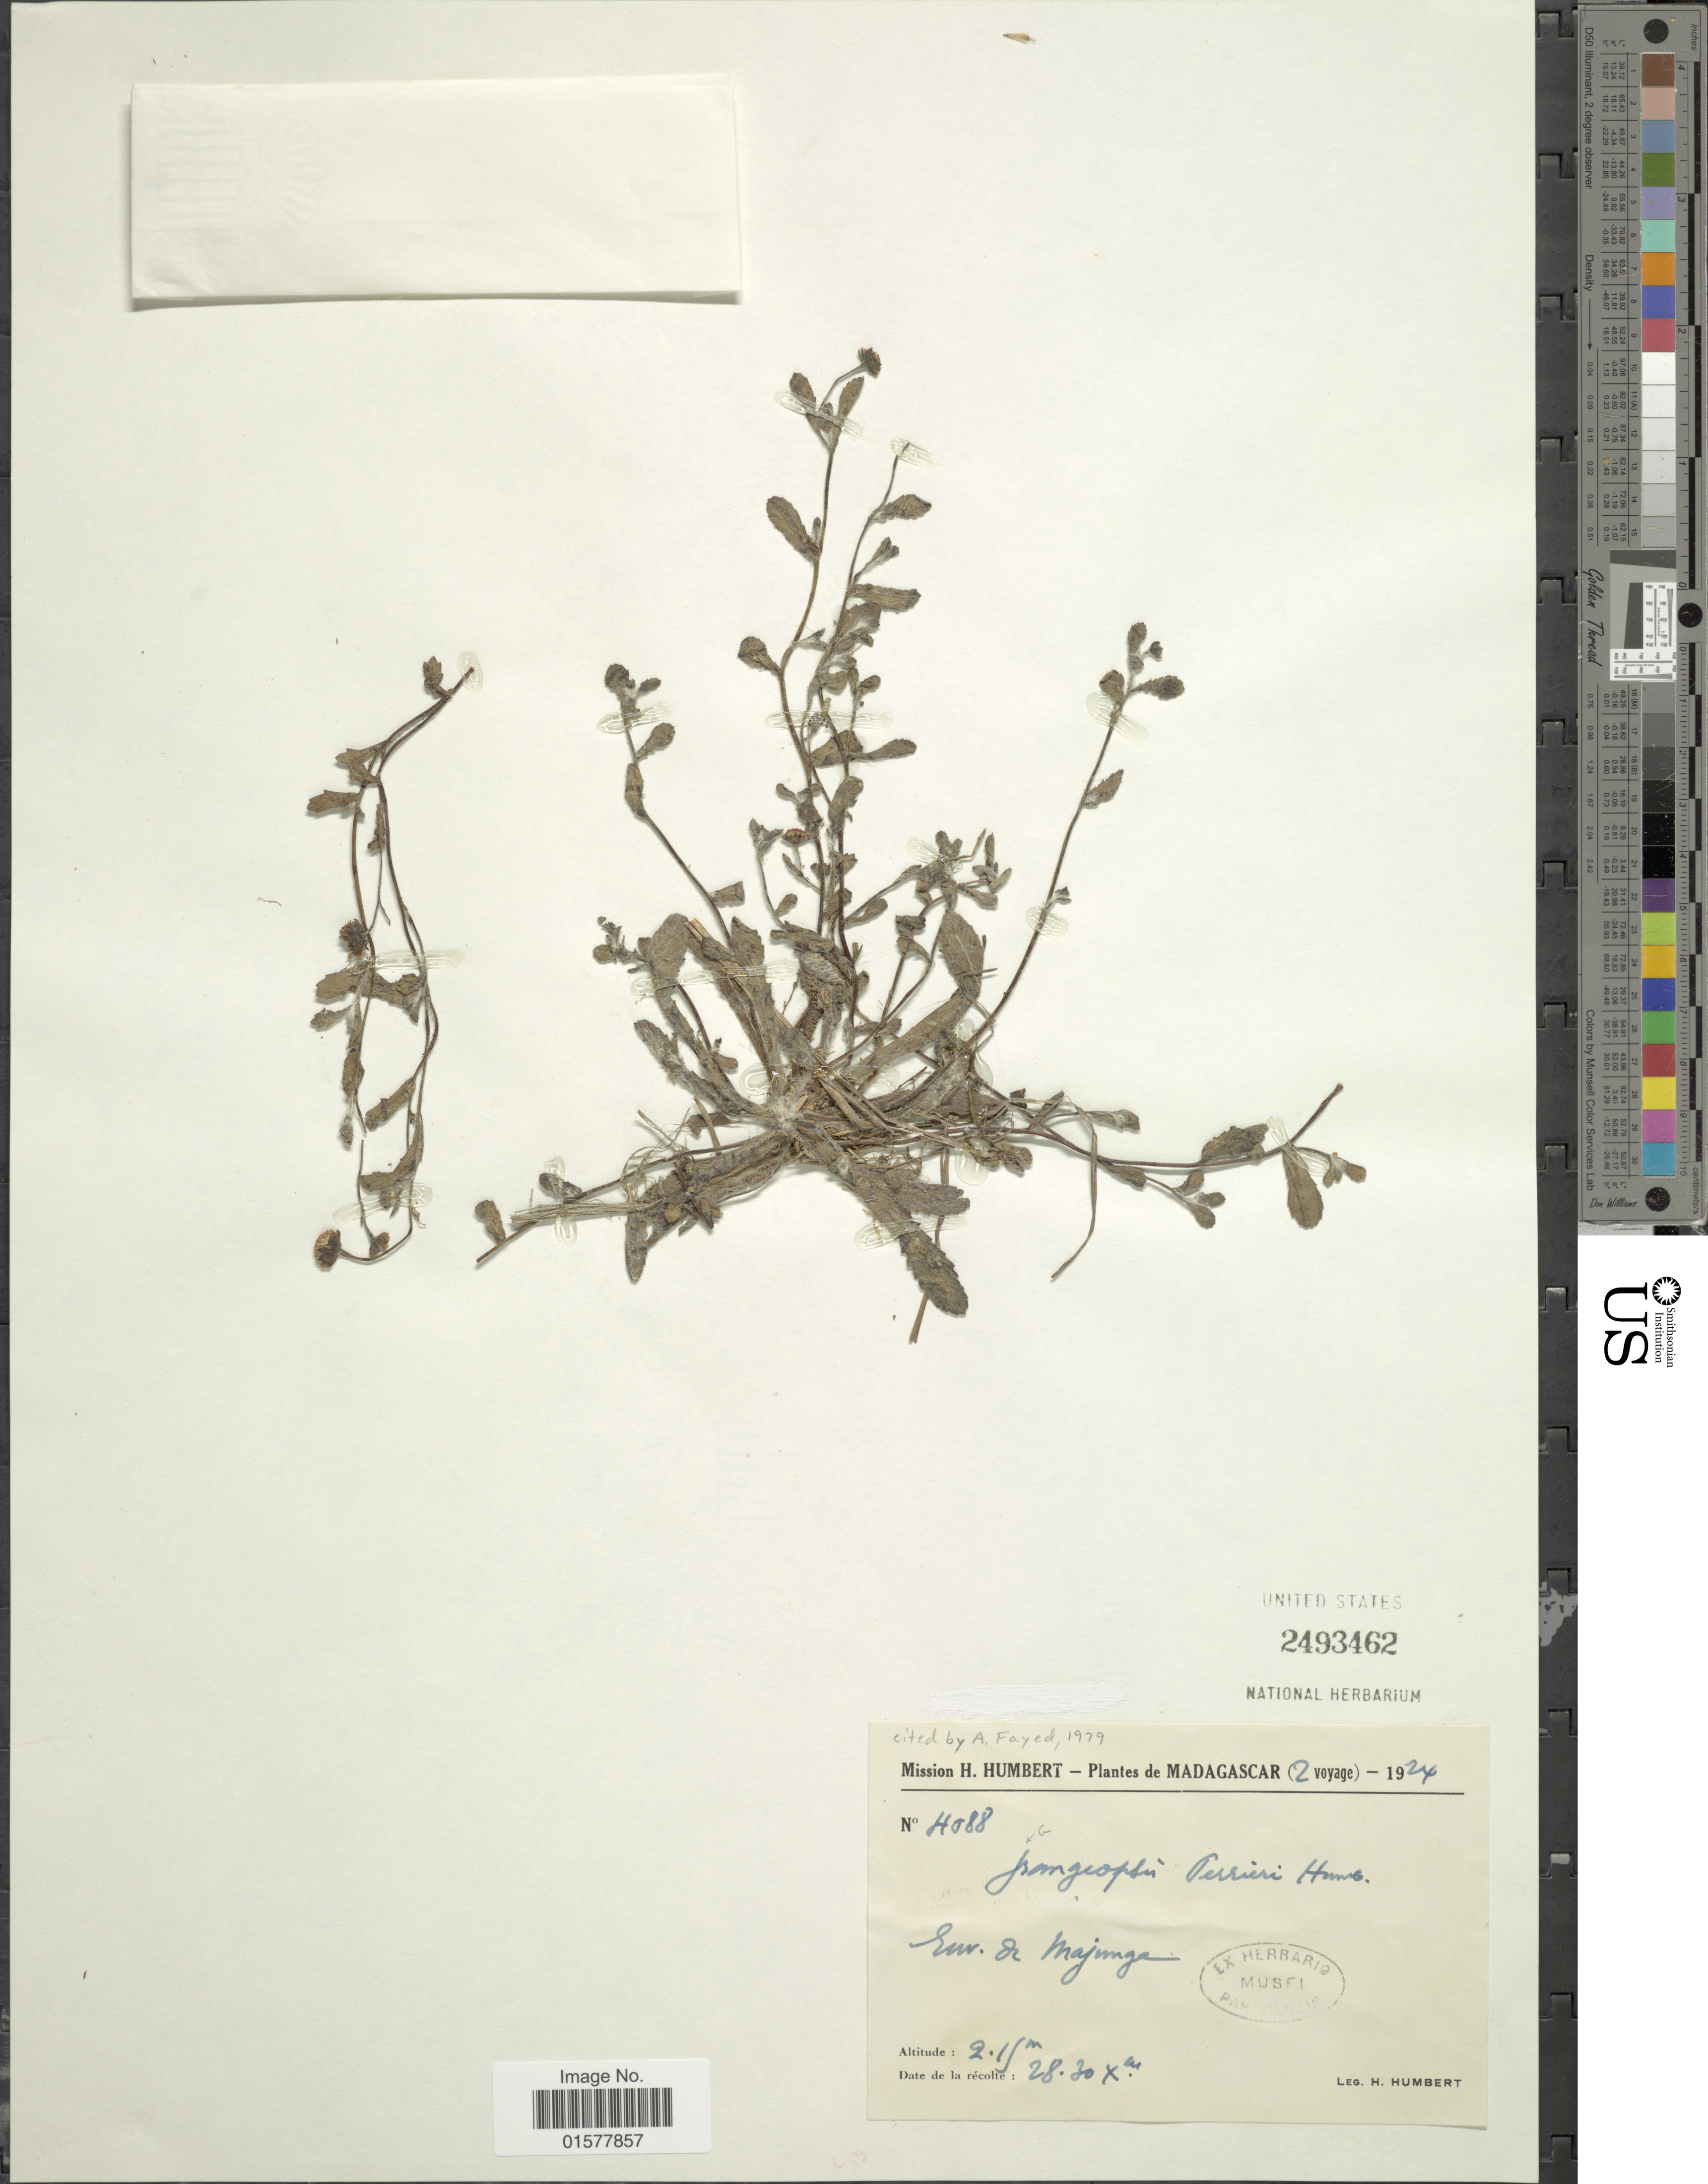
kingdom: Plantae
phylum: Tracheophyta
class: Magnoliopsida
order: Asterales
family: Asteraceae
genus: Grangeopsis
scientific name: Grangeopsis perrieri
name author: Humbert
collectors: H. Humbert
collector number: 4088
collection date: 1924-10-28/1924-10-30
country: Madagascar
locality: Eur. Dr. Majunge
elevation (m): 219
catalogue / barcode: US 2493462